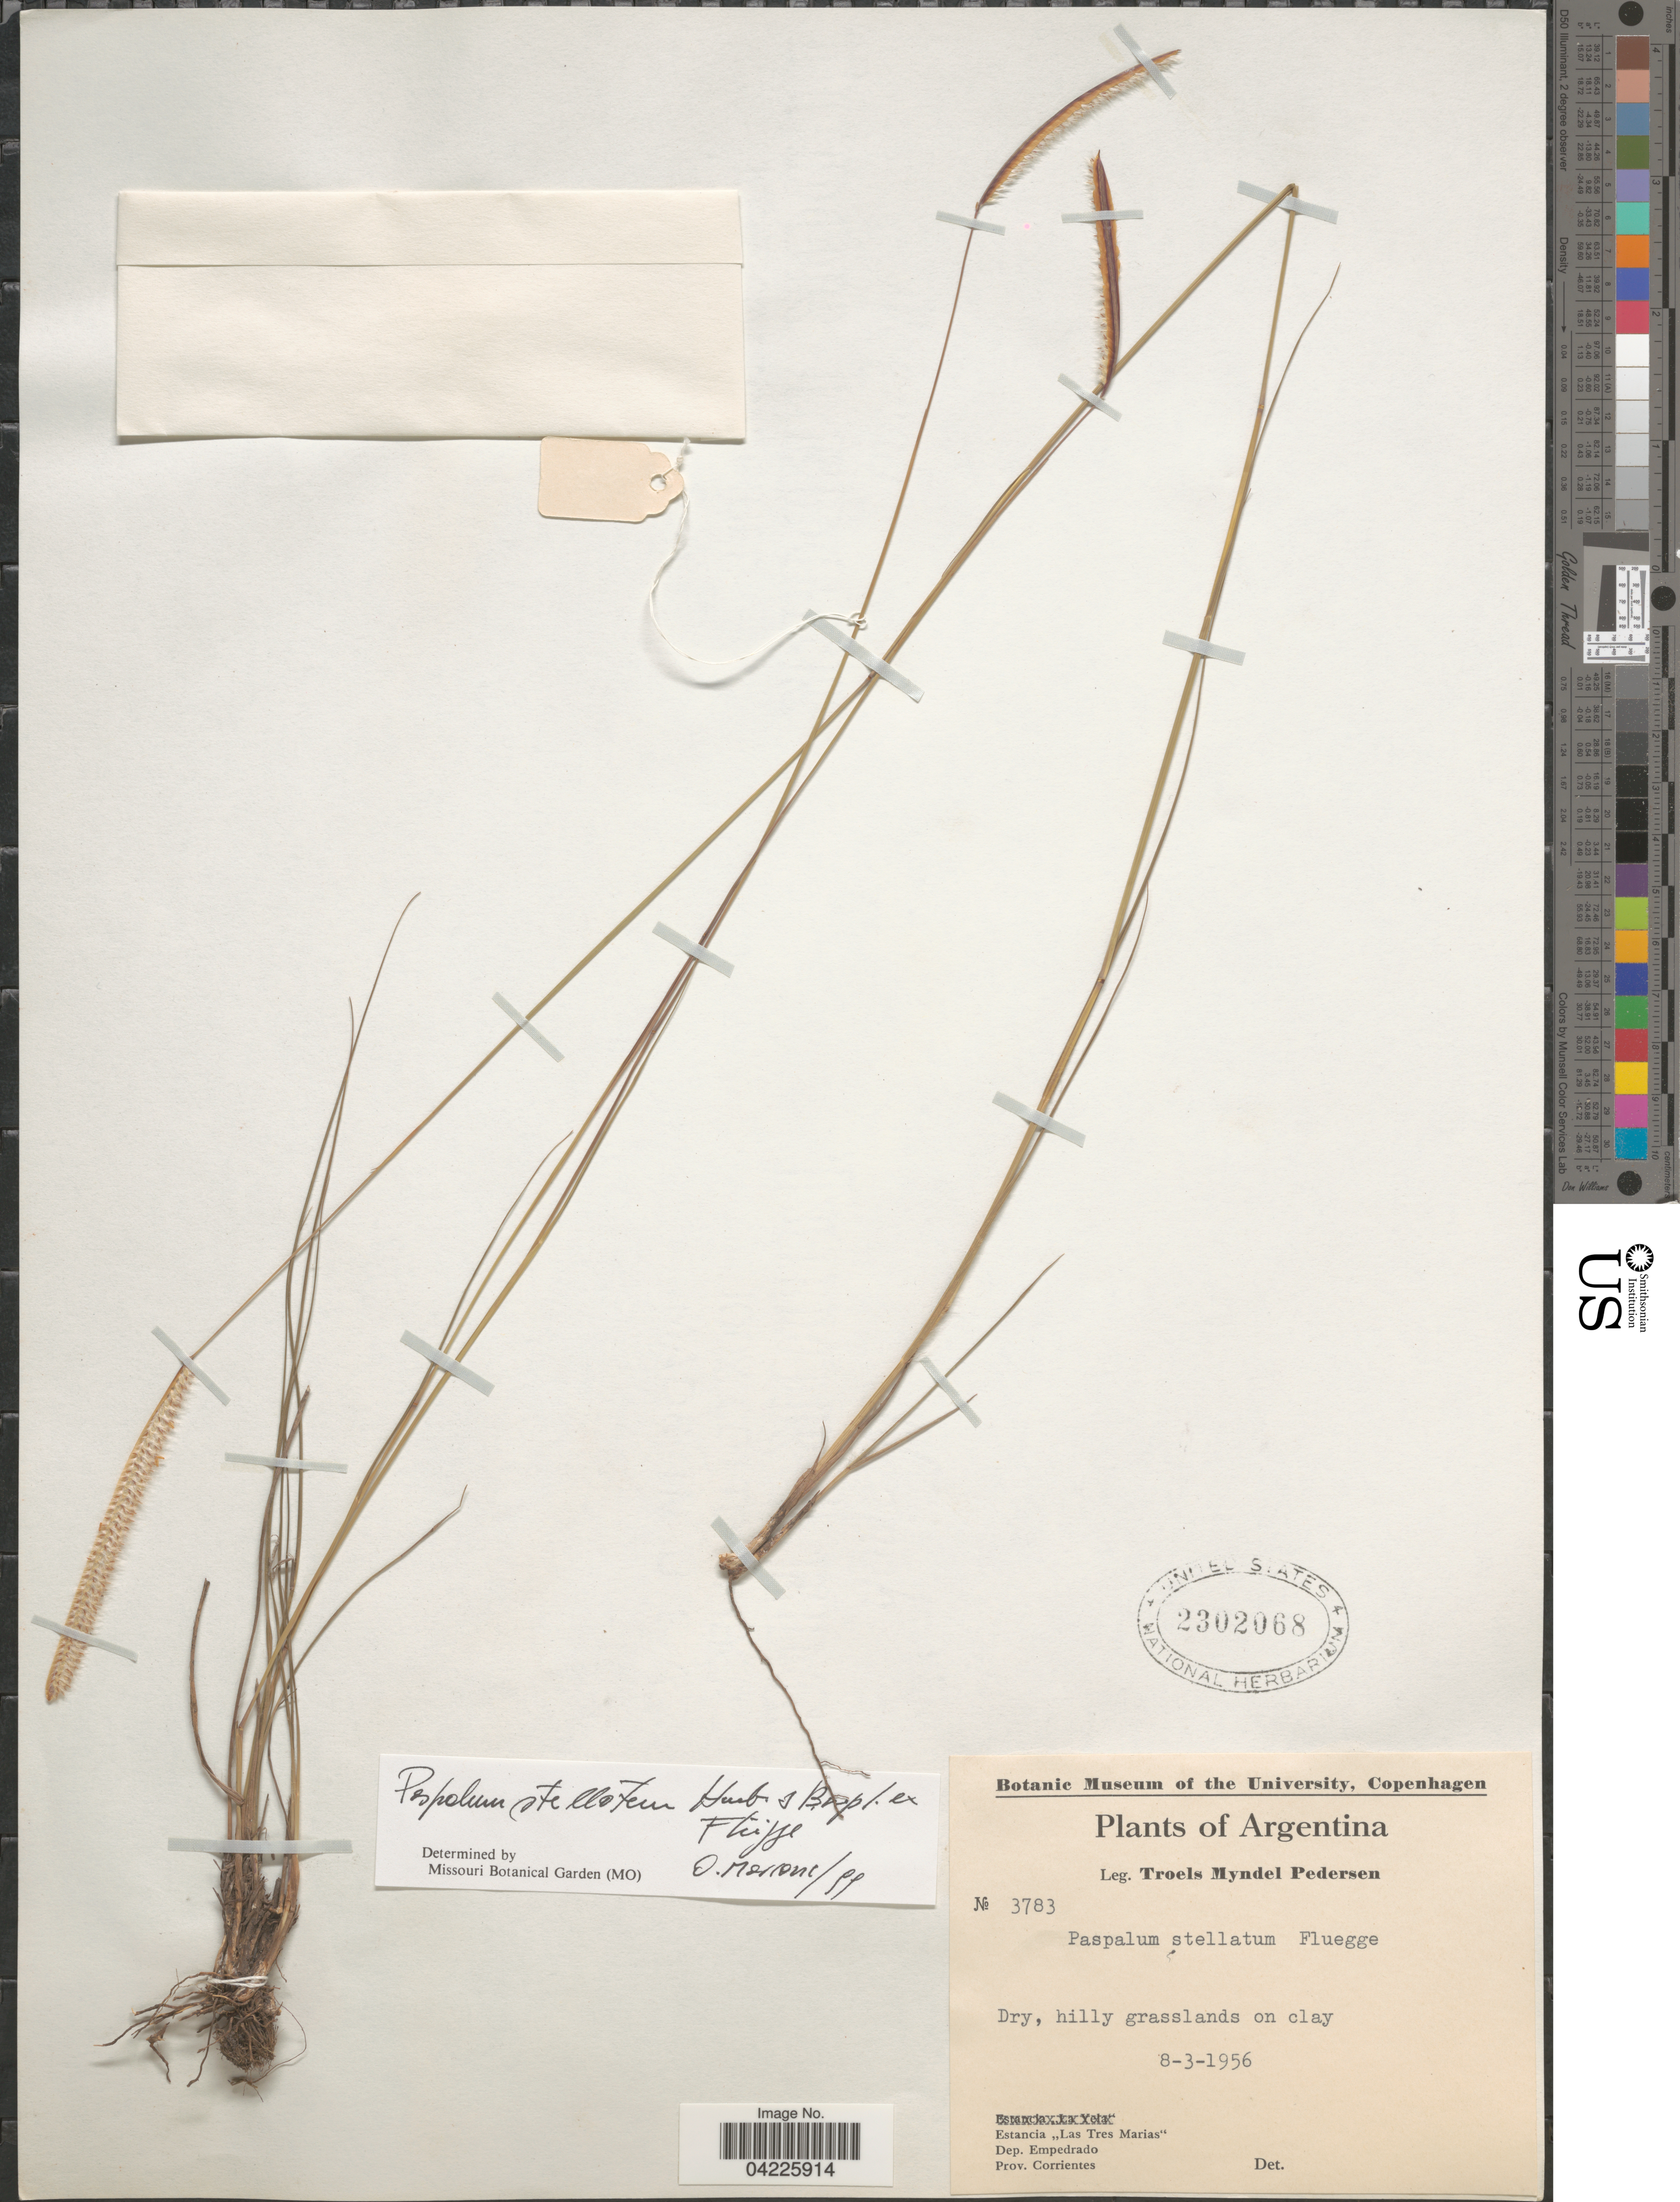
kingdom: Plantae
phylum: Tracheophyta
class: Liliopsida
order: Poales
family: Poaceae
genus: Paspalum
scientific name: Paspalum stellatum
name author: Humb. & Bonpl. ex Flüggé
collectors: T. Pederson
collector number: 3783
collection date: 1956-03-08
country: Argentina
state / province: Corrientes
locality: Estancia "Las Tres Marias". Dep. Empedrado.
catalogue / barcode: US 2302068